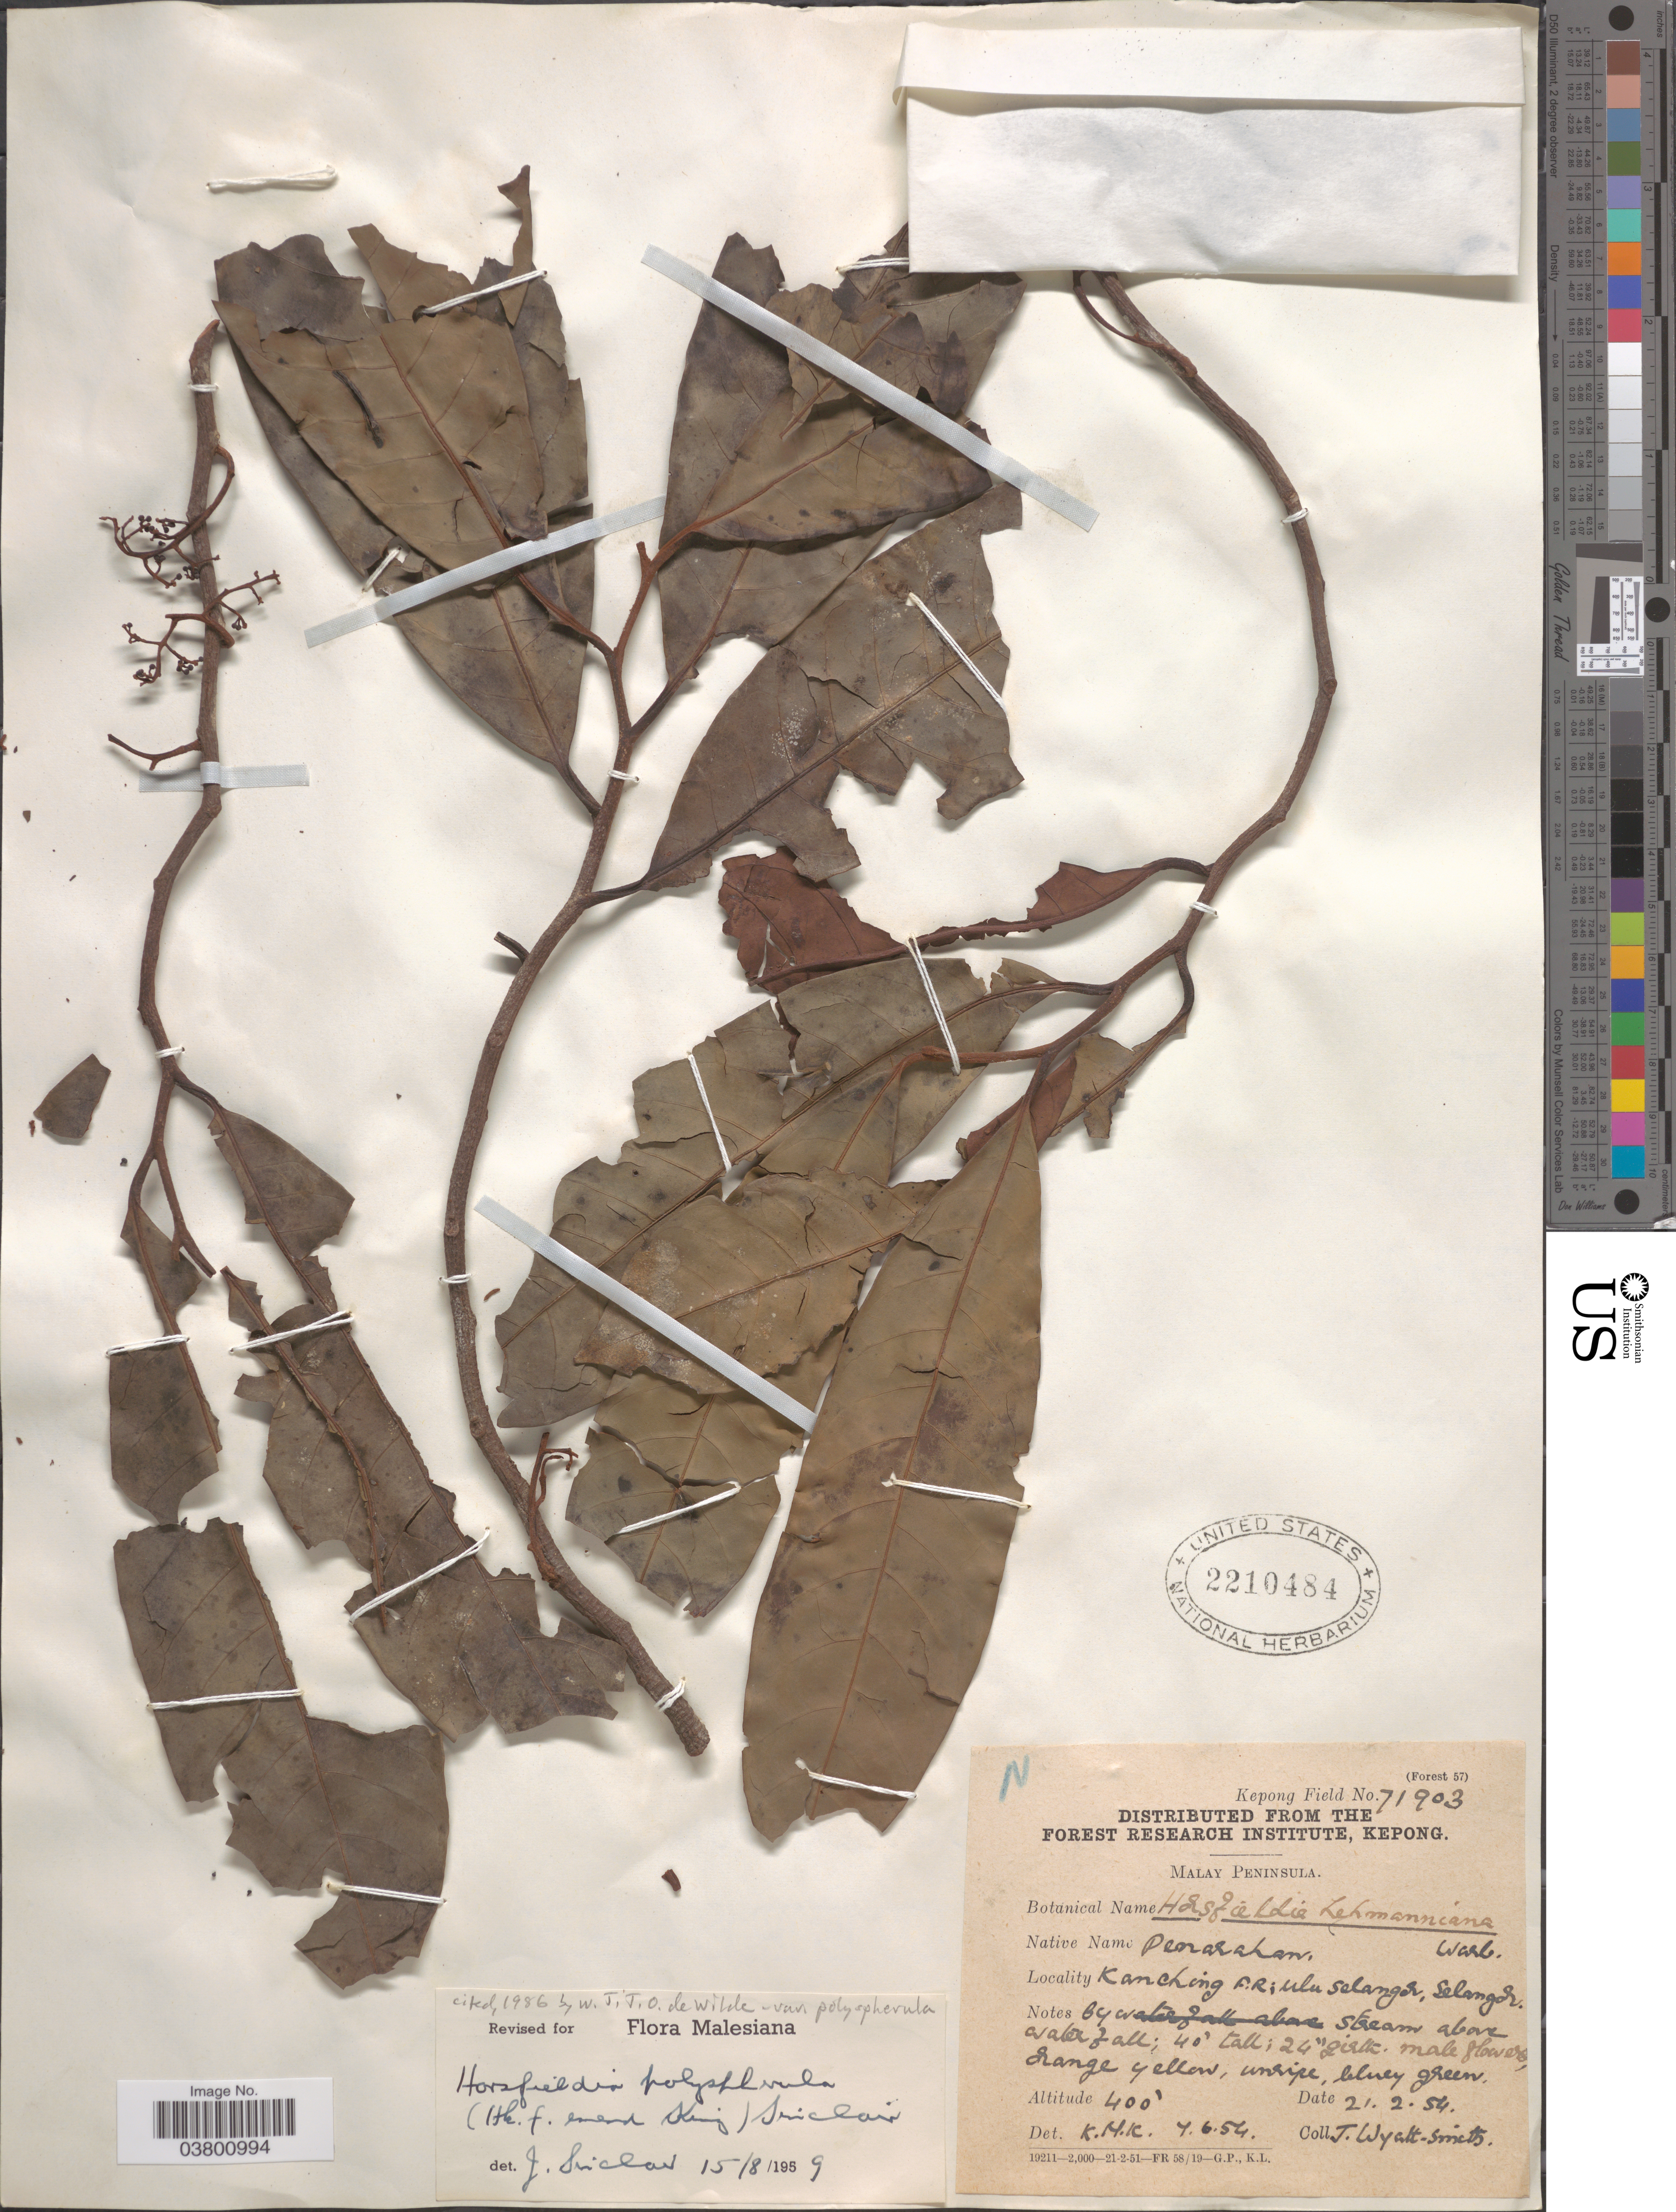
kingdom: Plantae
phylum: Tracheophyta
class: Magnoliopsida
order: Magnoliales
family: Myristicaceae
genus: Horsfieldia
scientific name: Horsfieldia polyspherula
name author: (Hook. f.) J. Sinclair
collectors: J. Wyatt-Smith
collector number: Kepong Field 71903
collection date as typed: Transcribed d/m/y: 21/2/54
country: Malaysia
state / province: Selangor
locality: Malay Peninsula. Kanching F.R; Ulu Selangor, Selangor.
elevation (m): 122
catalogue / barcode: US 2210484